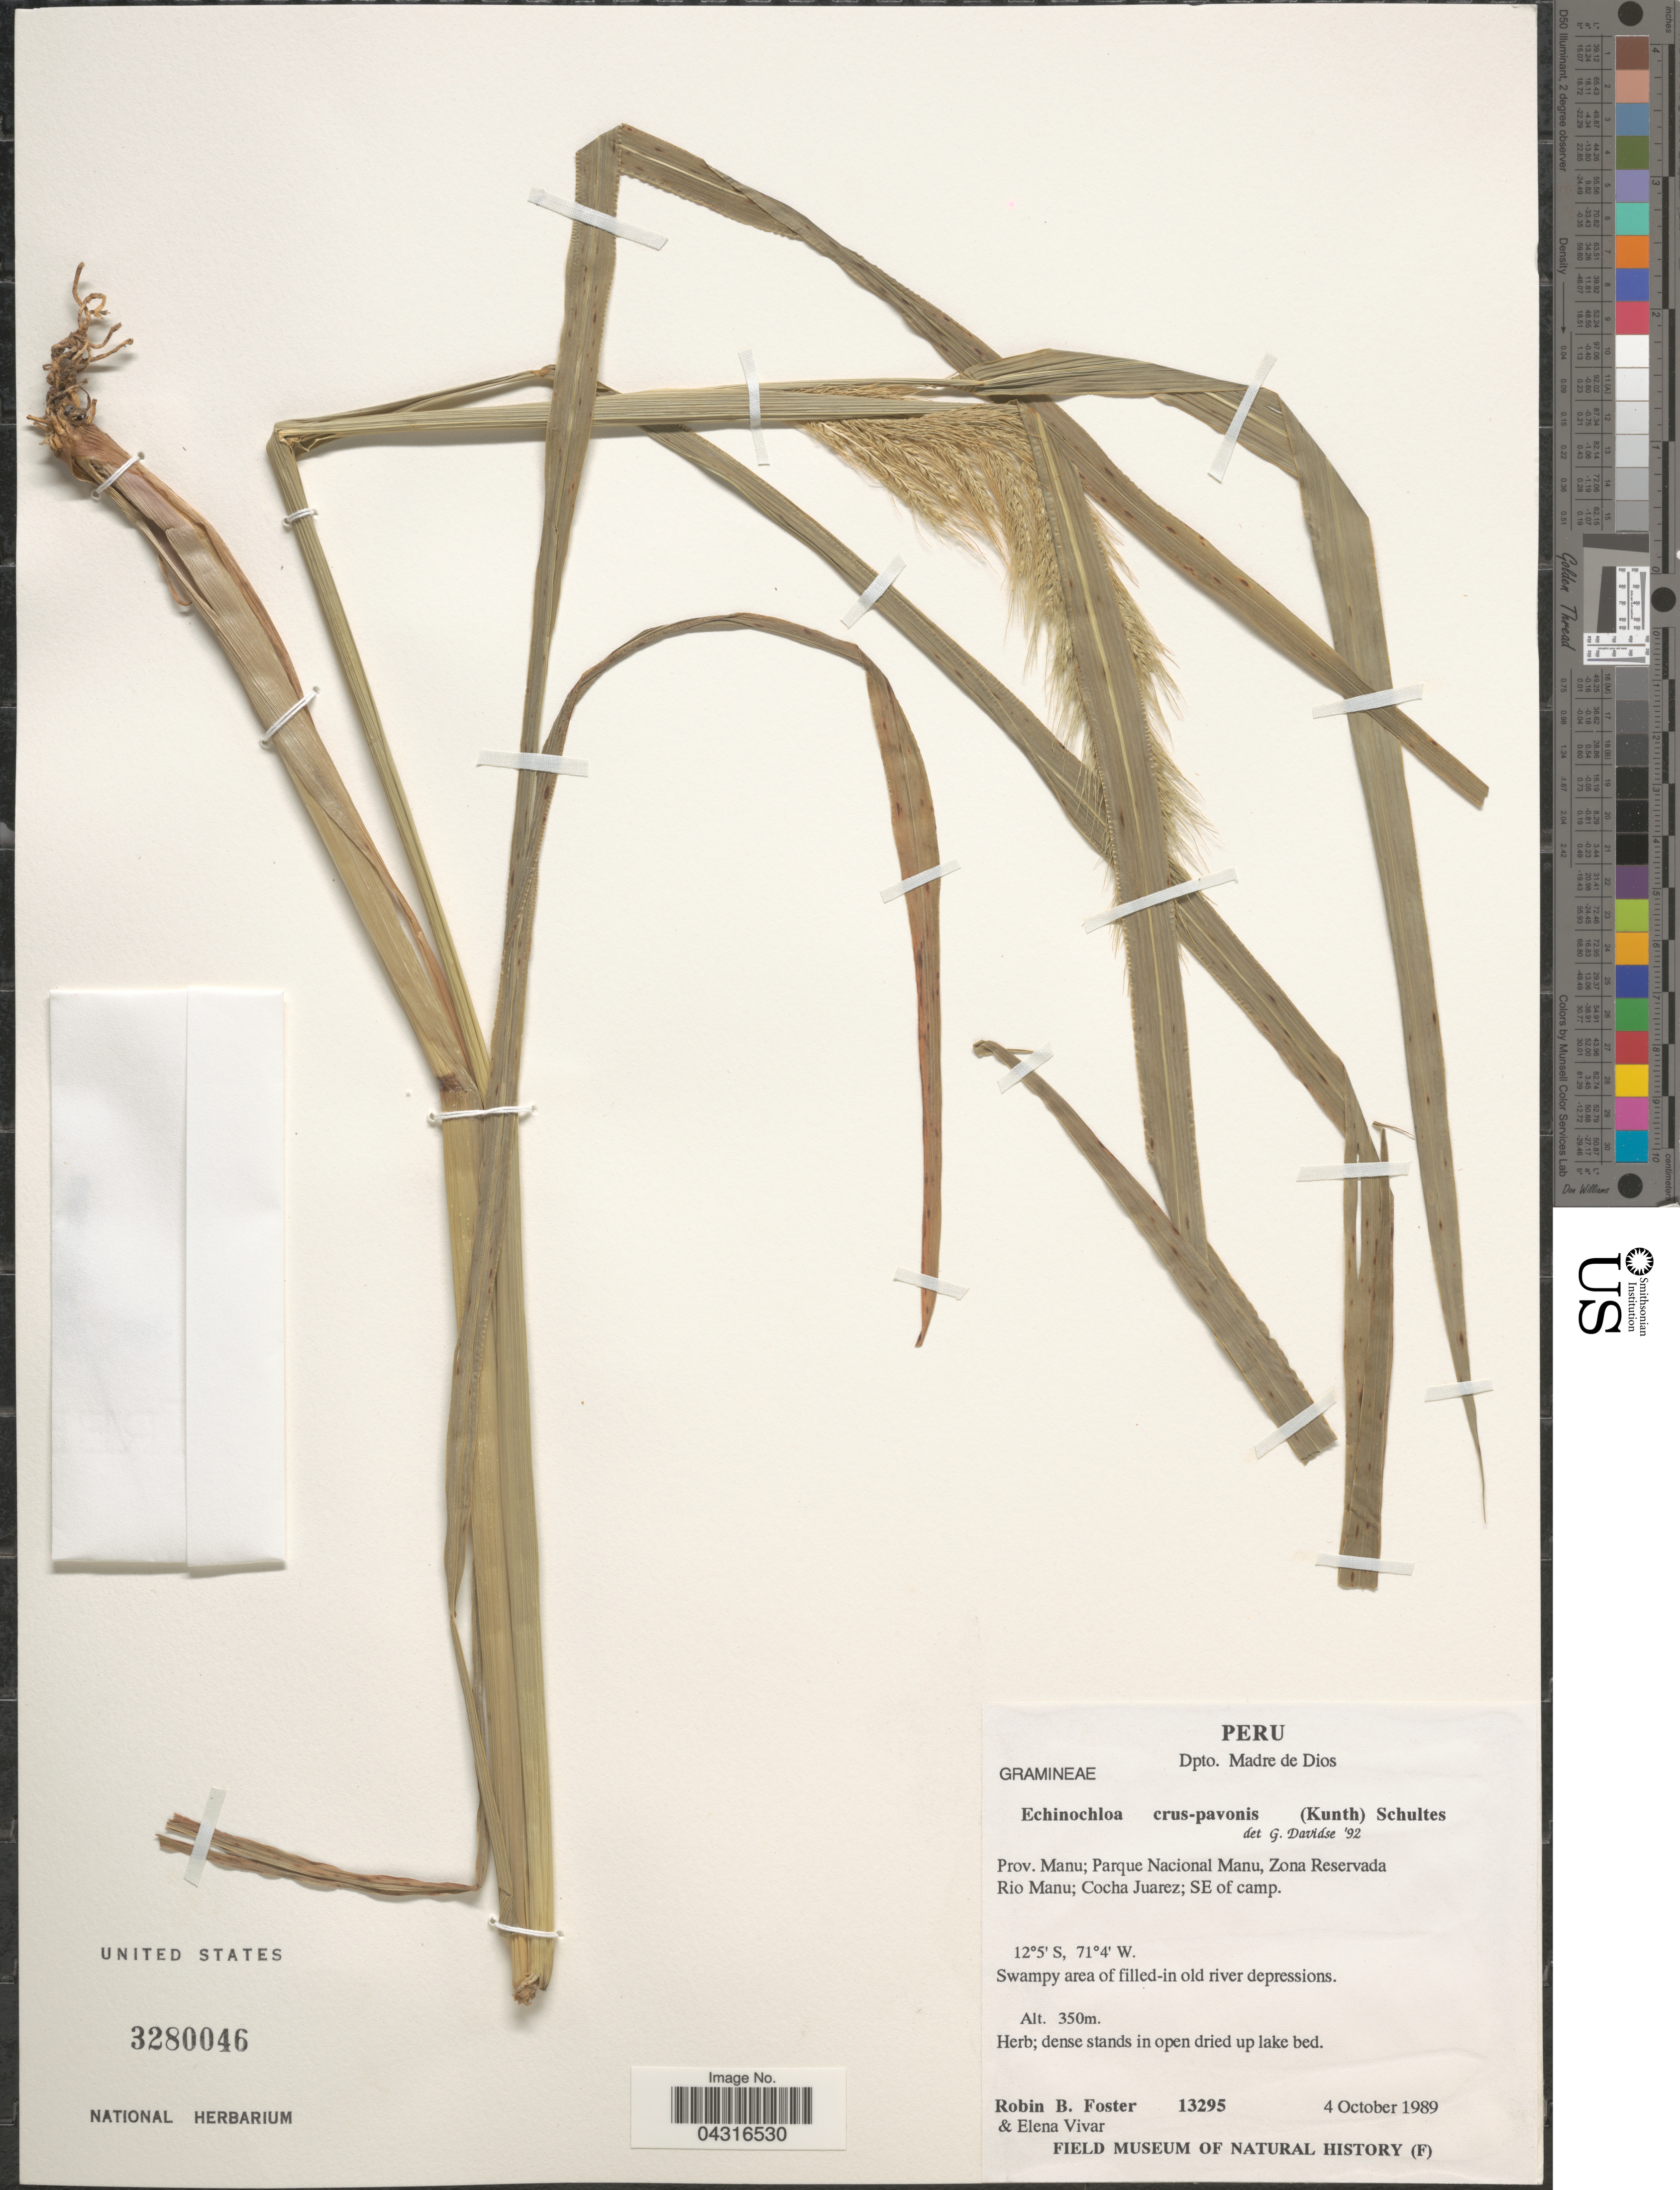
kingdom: Plantae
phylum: Tracheophyta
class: Liliopsida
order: Poales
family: Poaceae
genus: Echinochloa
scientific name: Echinochloa crus-pavonis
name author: (Kunth) Schult.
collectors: R. B. Foster & E. Vivar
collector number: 13295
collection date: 1989-10-04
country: Peru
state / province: Madre de Dios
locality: Dpto. Madre de Dios. Prov. Manu; Parque Nacional Manu, Zona Reservada Rio Manu; Cocha Juarez; SE of camp.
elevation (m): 350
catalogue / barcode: US 3280046